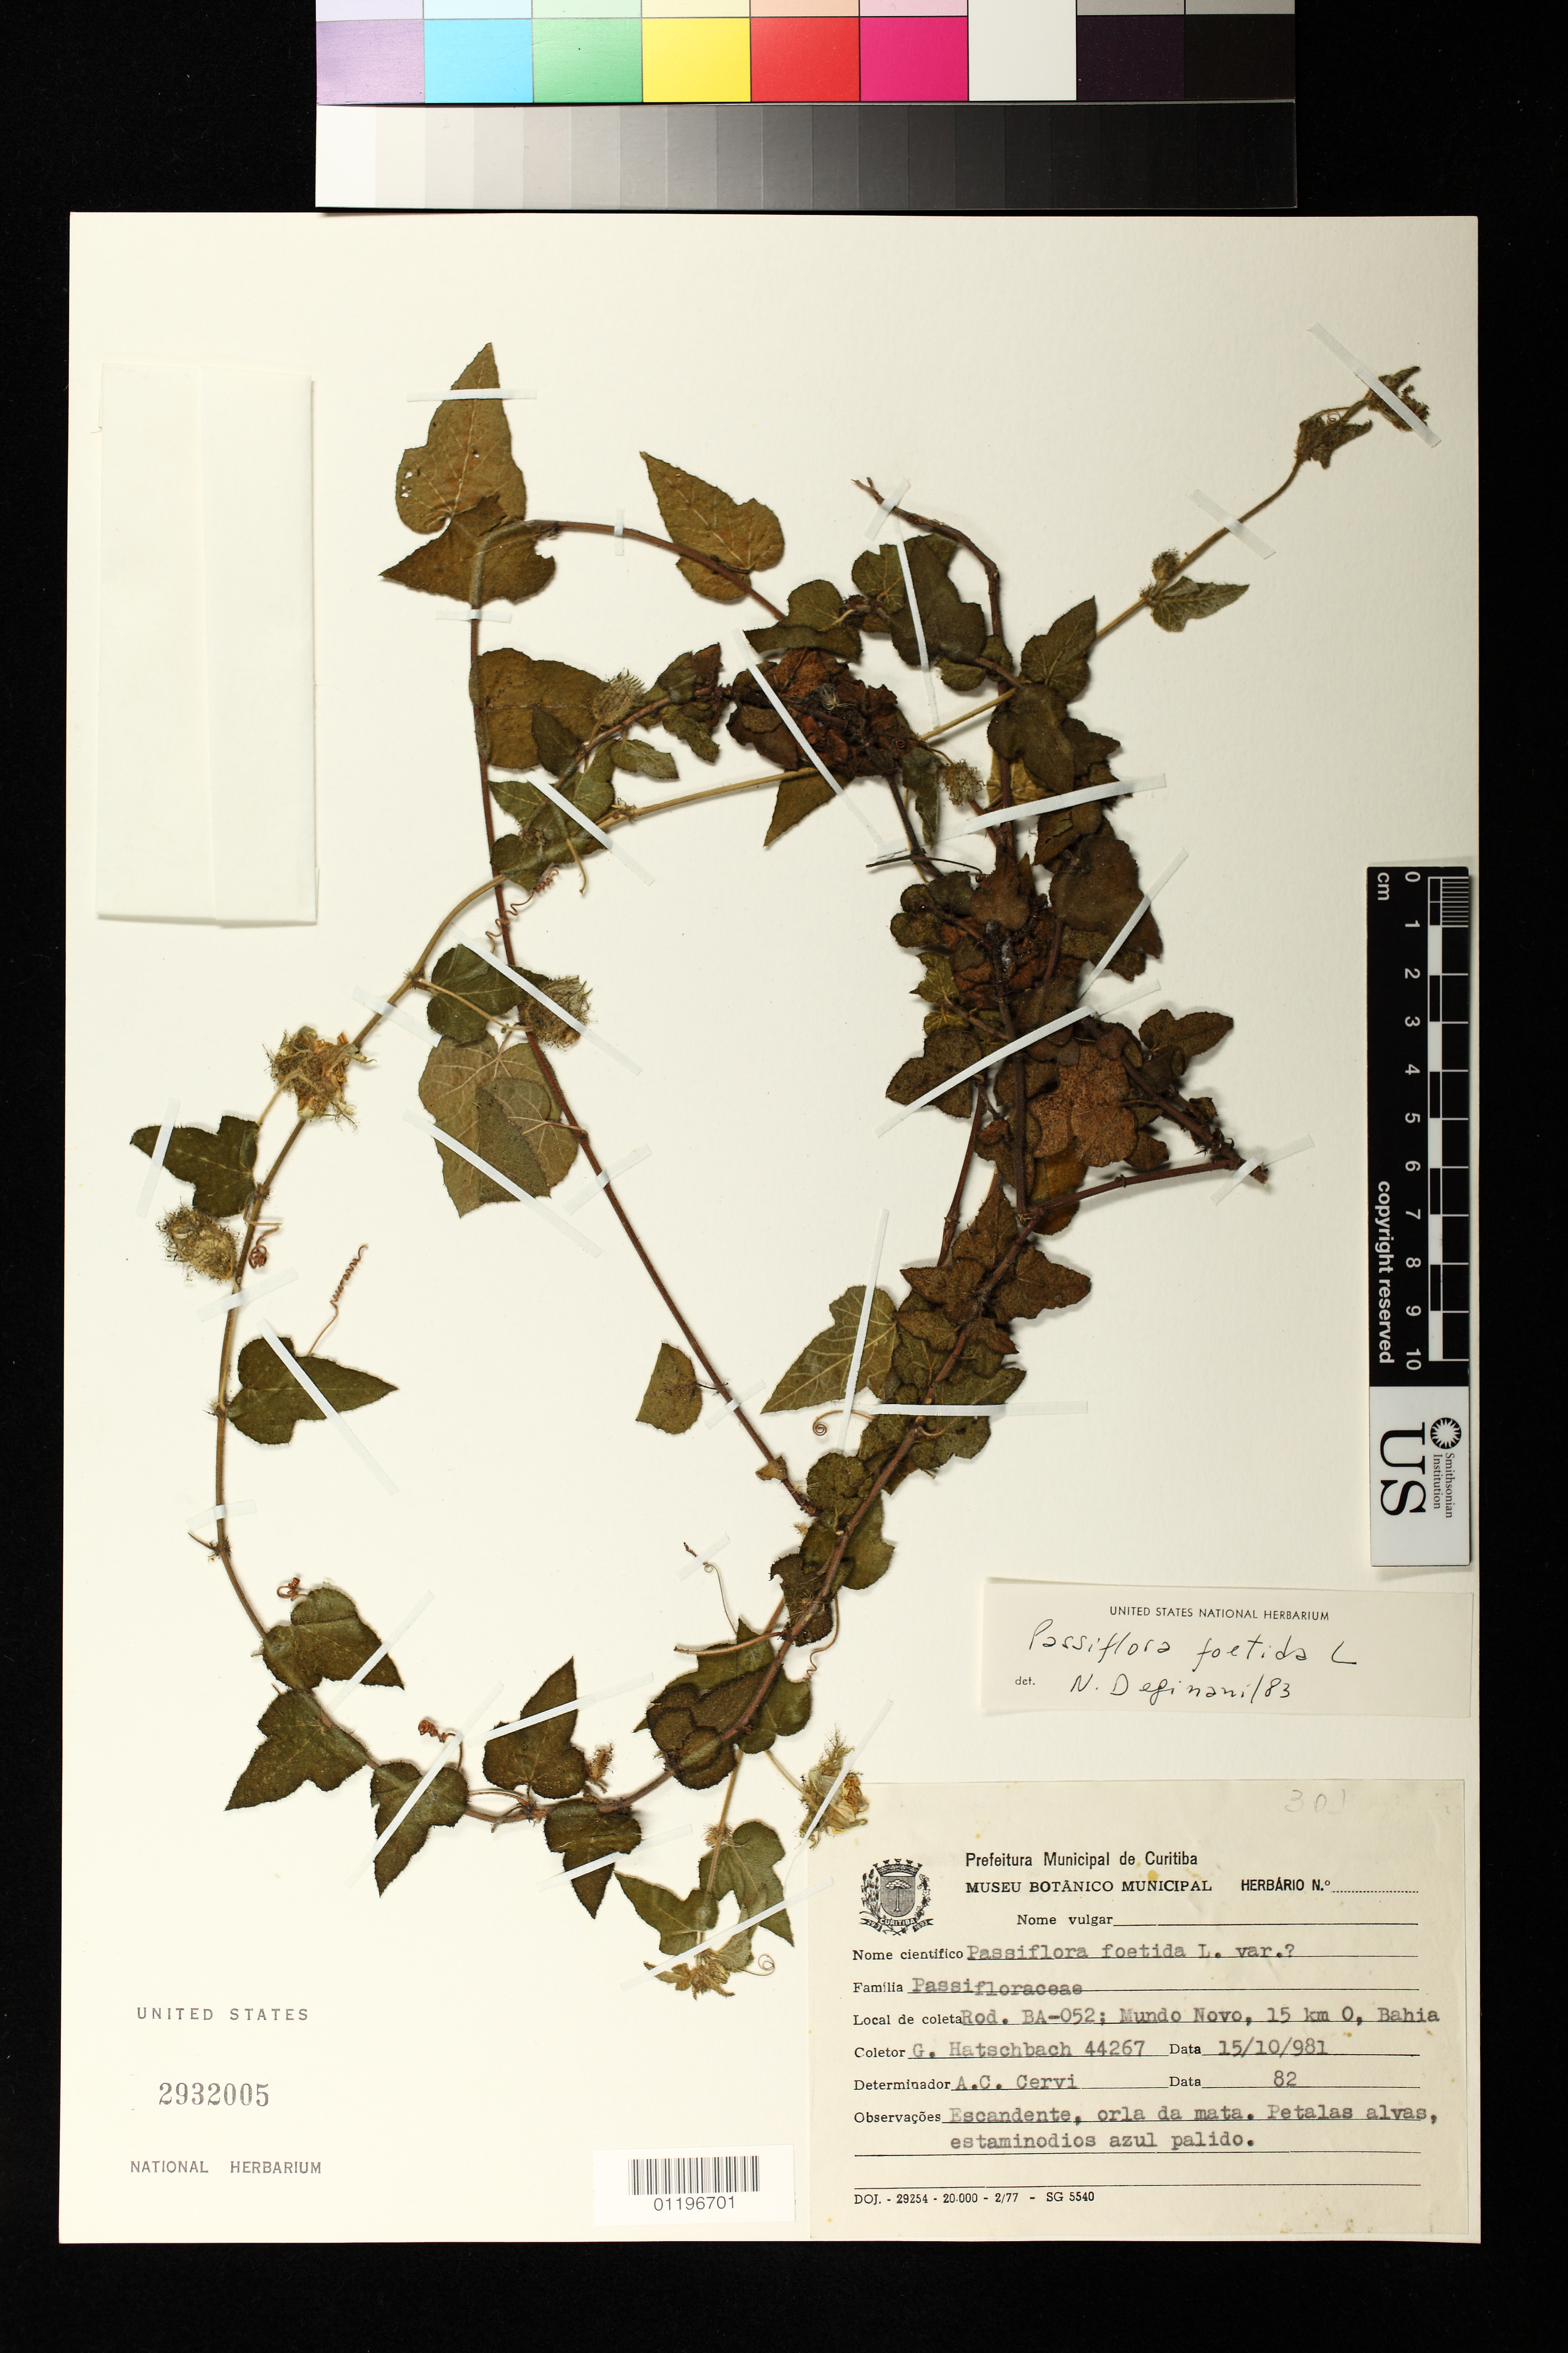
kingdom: Plantae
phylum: Tracheophyta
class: Magnoliopsida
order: Malpighiales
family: Passifloraceae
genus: Passiflora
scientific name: Passiflora foetida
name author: L.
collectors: G. Hatschbach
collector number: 44267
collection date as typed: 15 Oct 1981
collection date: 1981-10-15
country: Brazil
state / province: Bahia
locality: Rod. BA-052; Mundo Novo, 15 km O. Bahia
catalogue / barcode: US 2932005